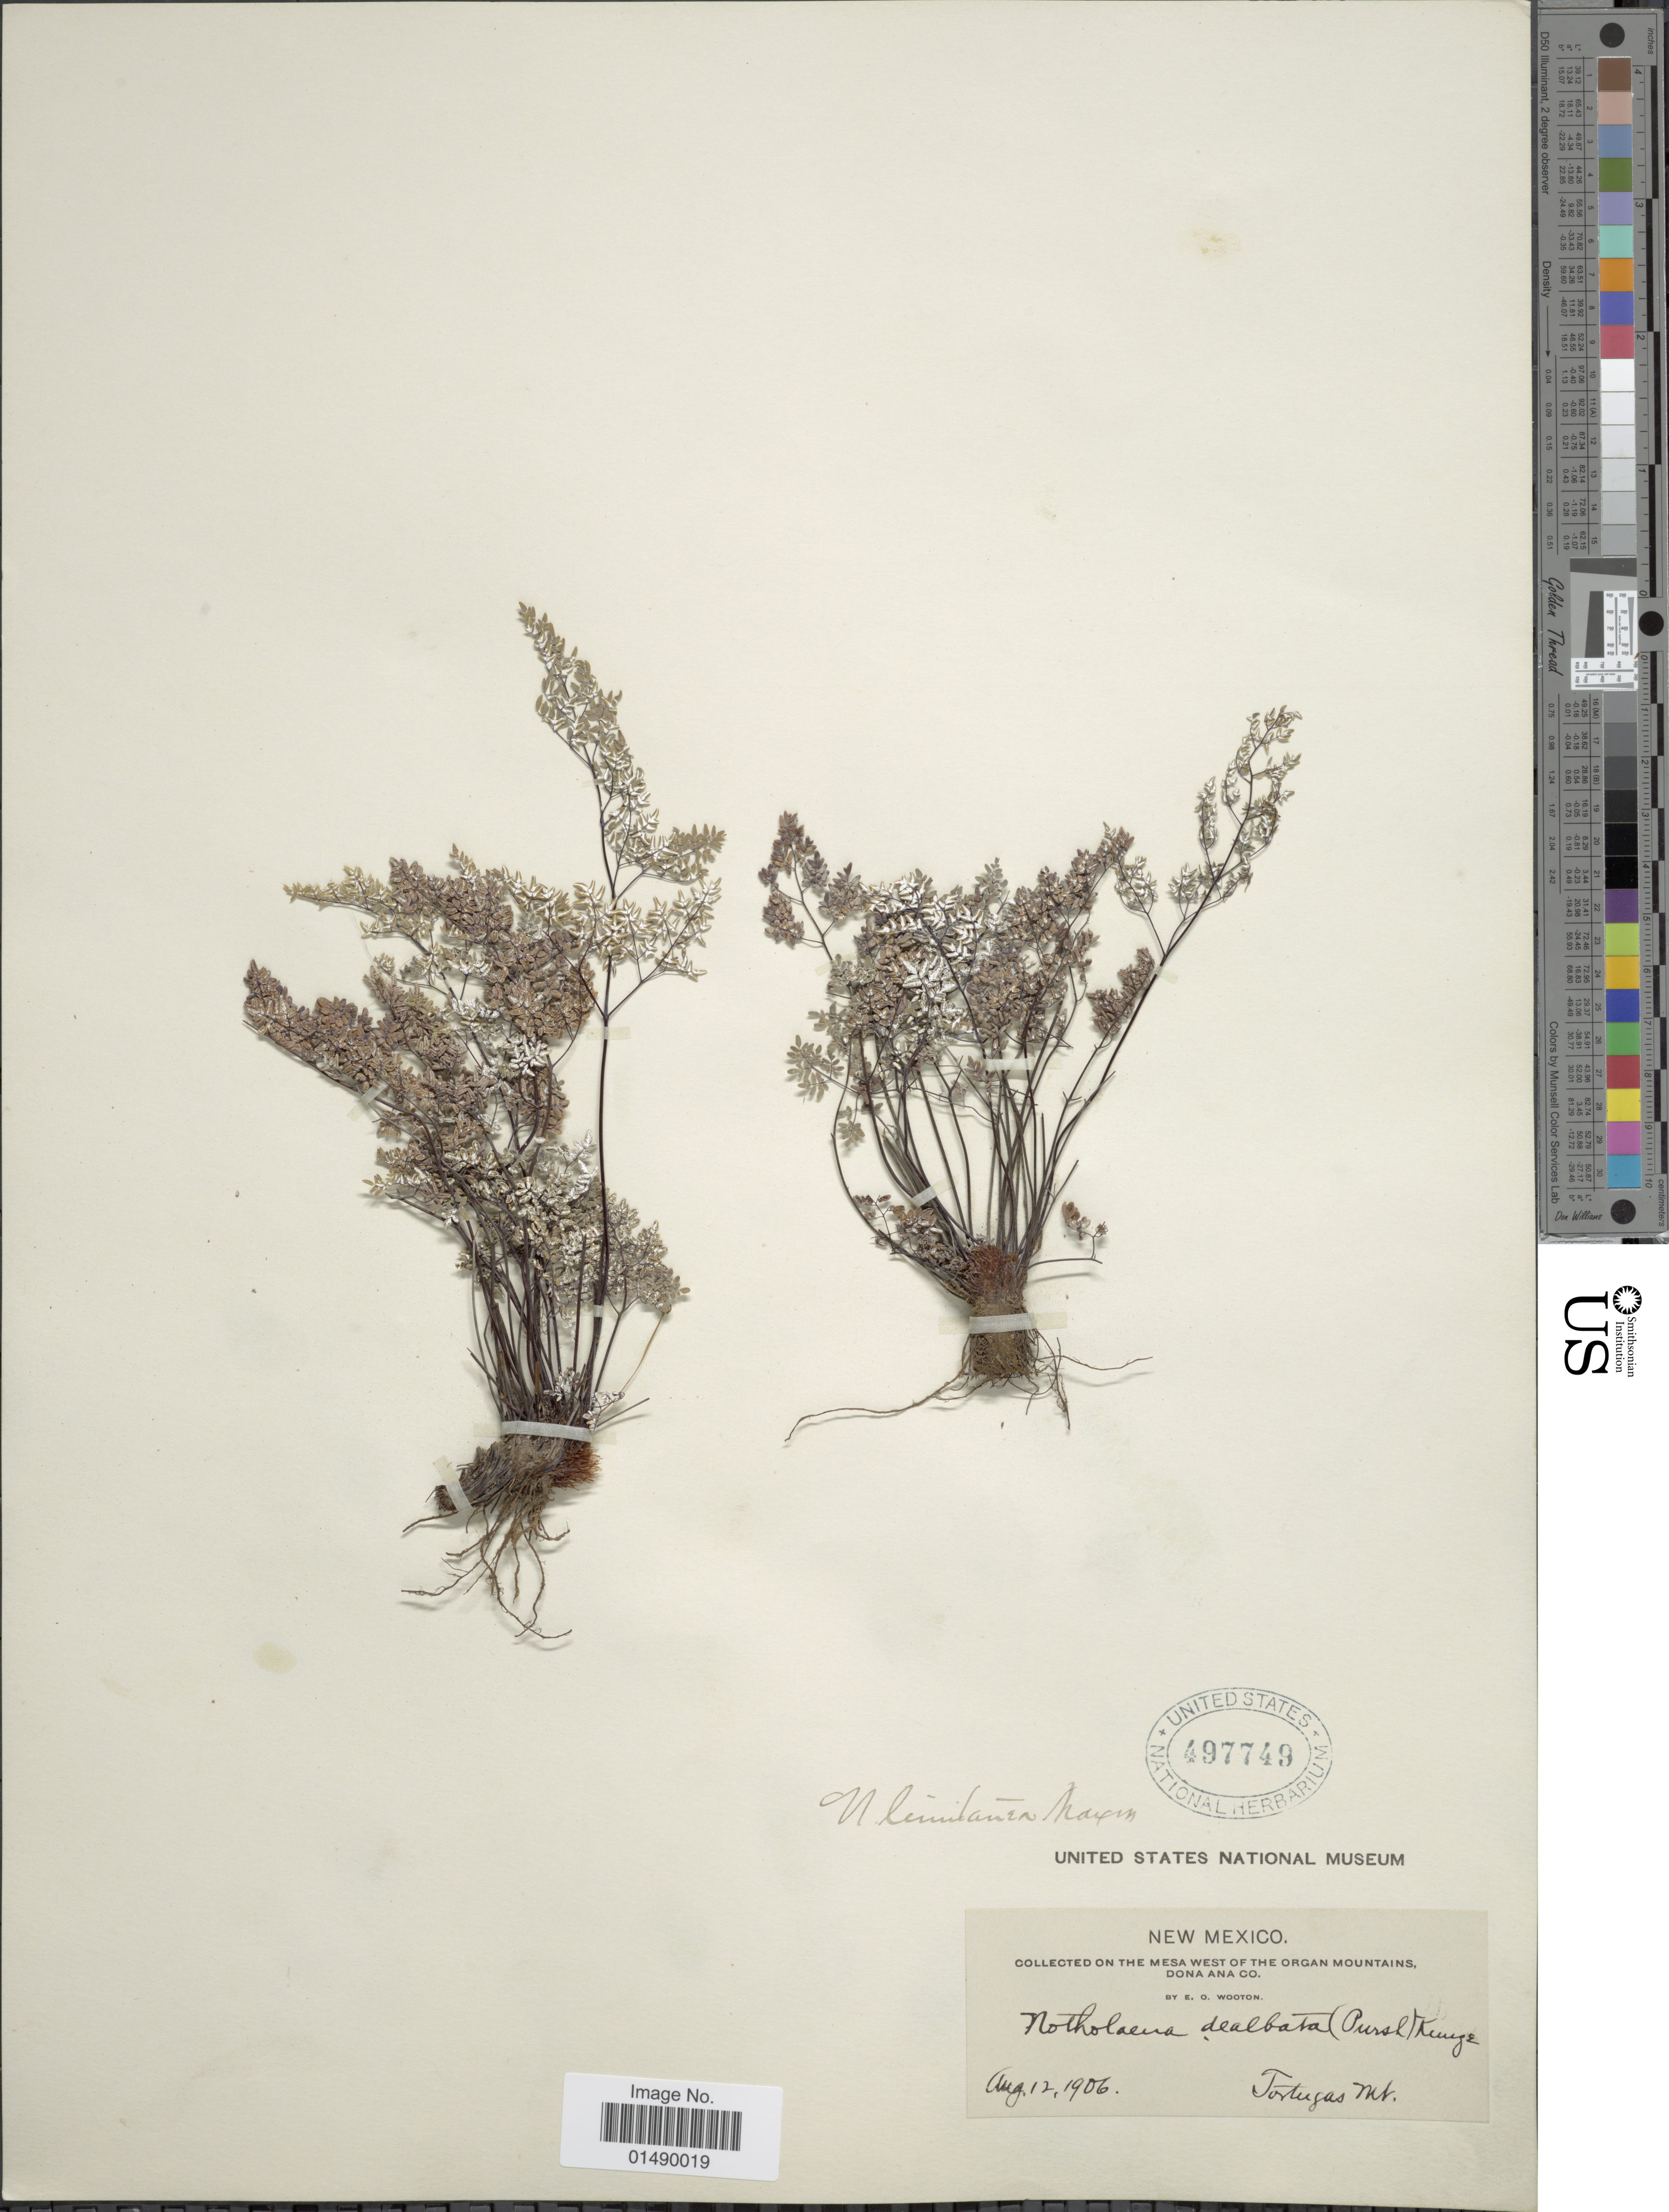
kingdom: Plantae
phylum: Tracheophyta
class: Polypodiopsida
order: Polypodiales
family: Pteridaceae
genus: Argyrochosma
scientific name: Argyrochosma limitanea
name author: (Maxon) Windham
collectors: E. O. Wooton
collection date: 1906-08-12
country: United States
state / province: New Mexico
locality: New Mexico, the Mesa West of the Organ Mountains, Dona Ana Co., Tartugas Mt.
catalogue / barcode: US 497749